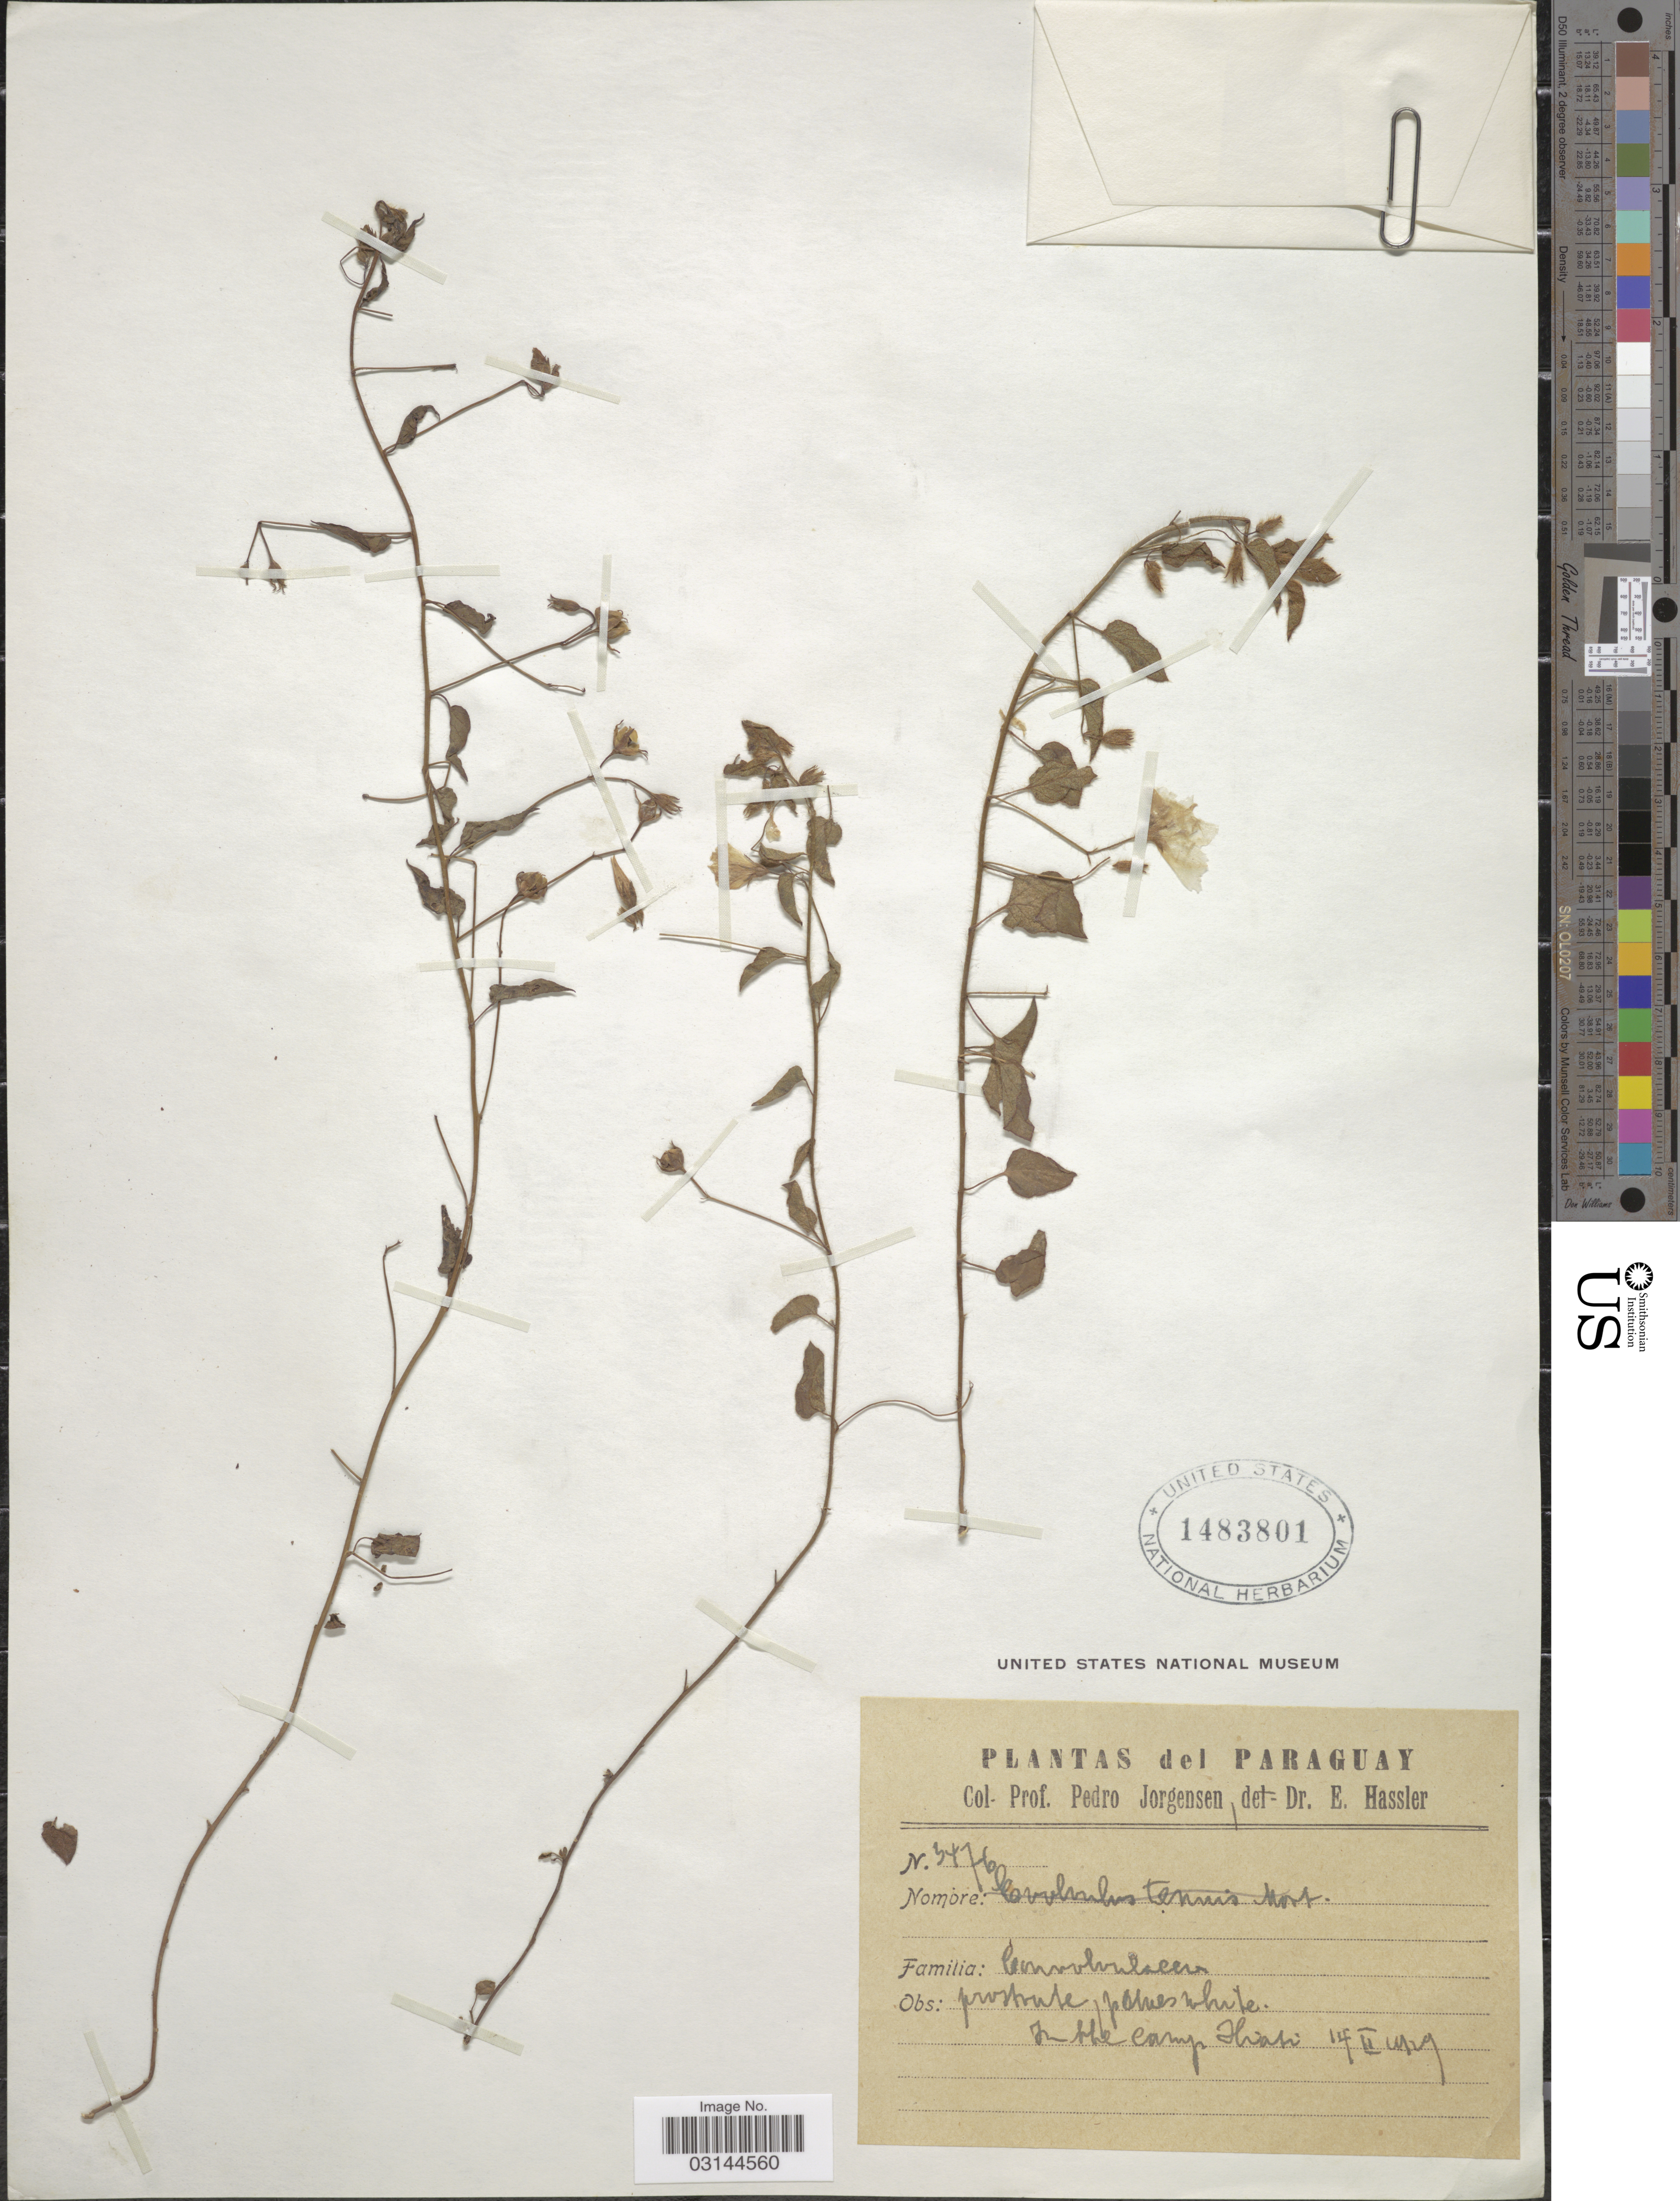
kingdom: Plantae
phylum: Tracheophyta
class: Magnoliopsida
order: Solanales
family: Convolvulaceae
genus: Jacquemontia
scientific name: Jacquemontia sp.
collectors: P. Jörgensen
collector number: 3476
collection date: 1929-02-14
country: Paraguay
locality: In the camp Hiasi [interpreted].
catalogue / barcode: US 1483801